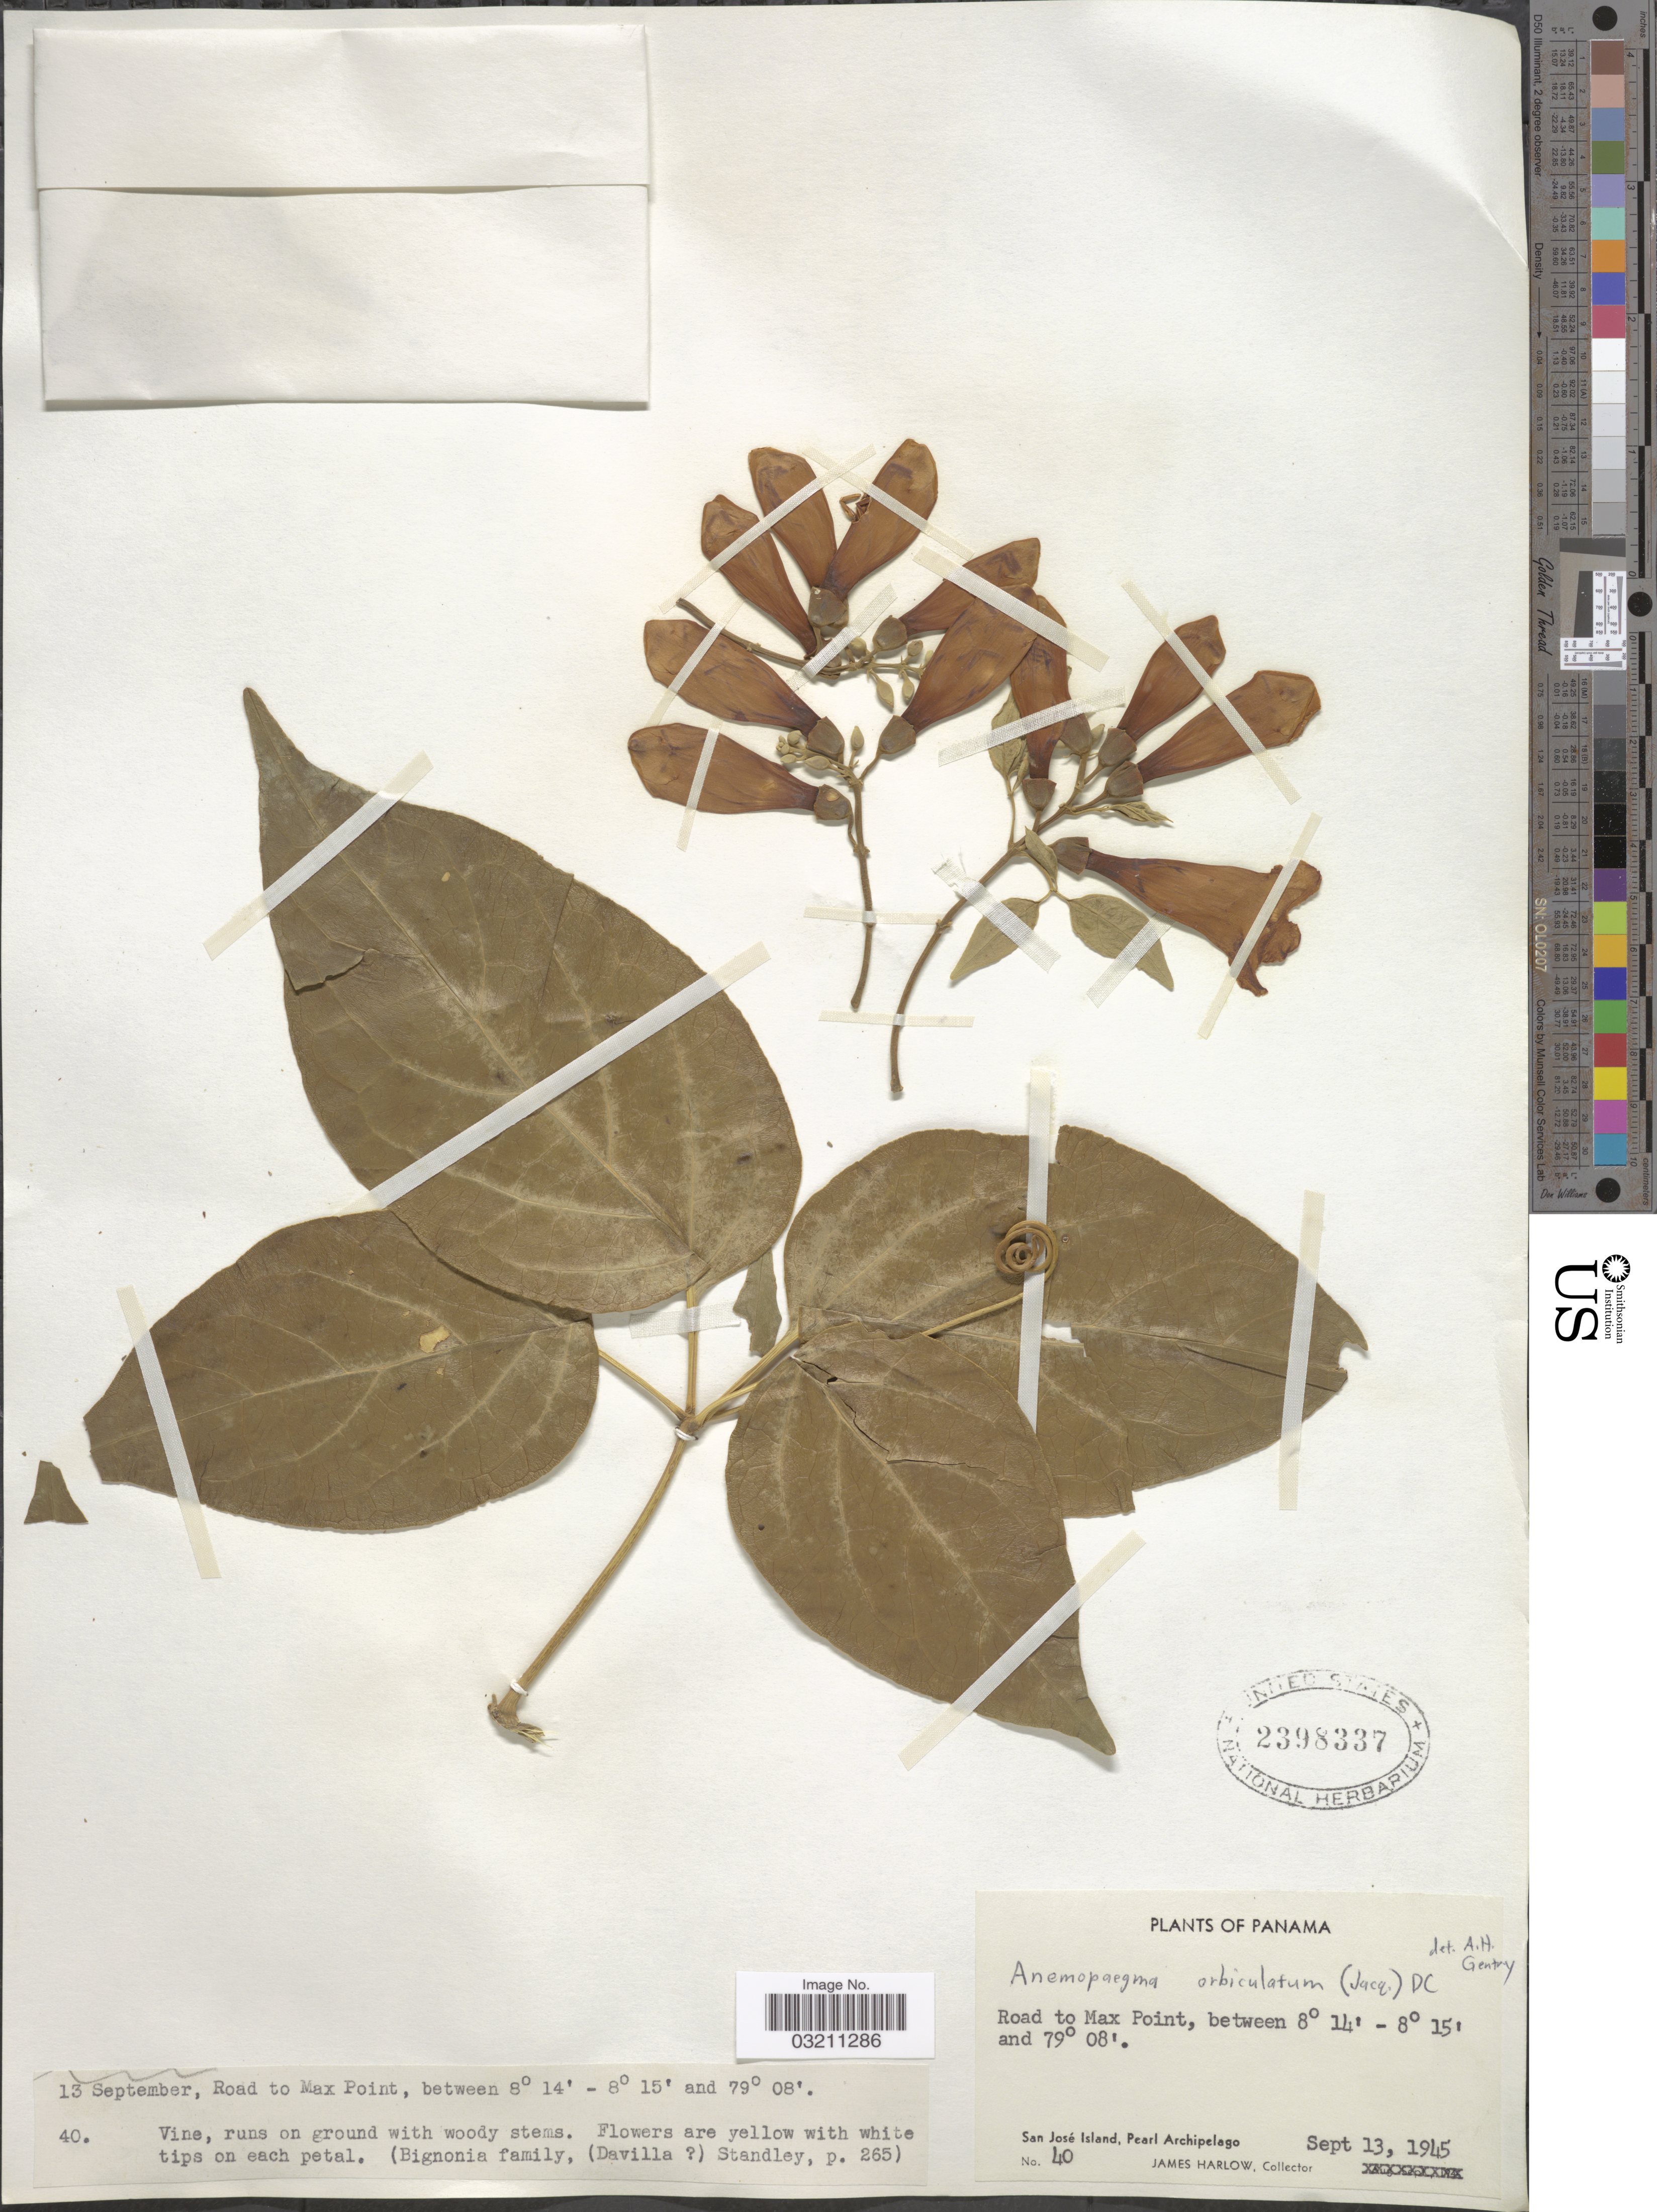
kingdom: Plantae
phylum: Tracheophyta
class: Magnoliopsida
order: Lamiales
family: Bignoniaceae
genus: Amphilophium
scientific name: Amphilophium orbiculatum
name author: (Jacq.) DC.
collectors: J. Harlow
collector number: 40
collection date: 1945-09-13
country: Panama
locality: Road to Max Point. San José Island, Pearl Archipelago.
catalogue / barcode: US 2398337